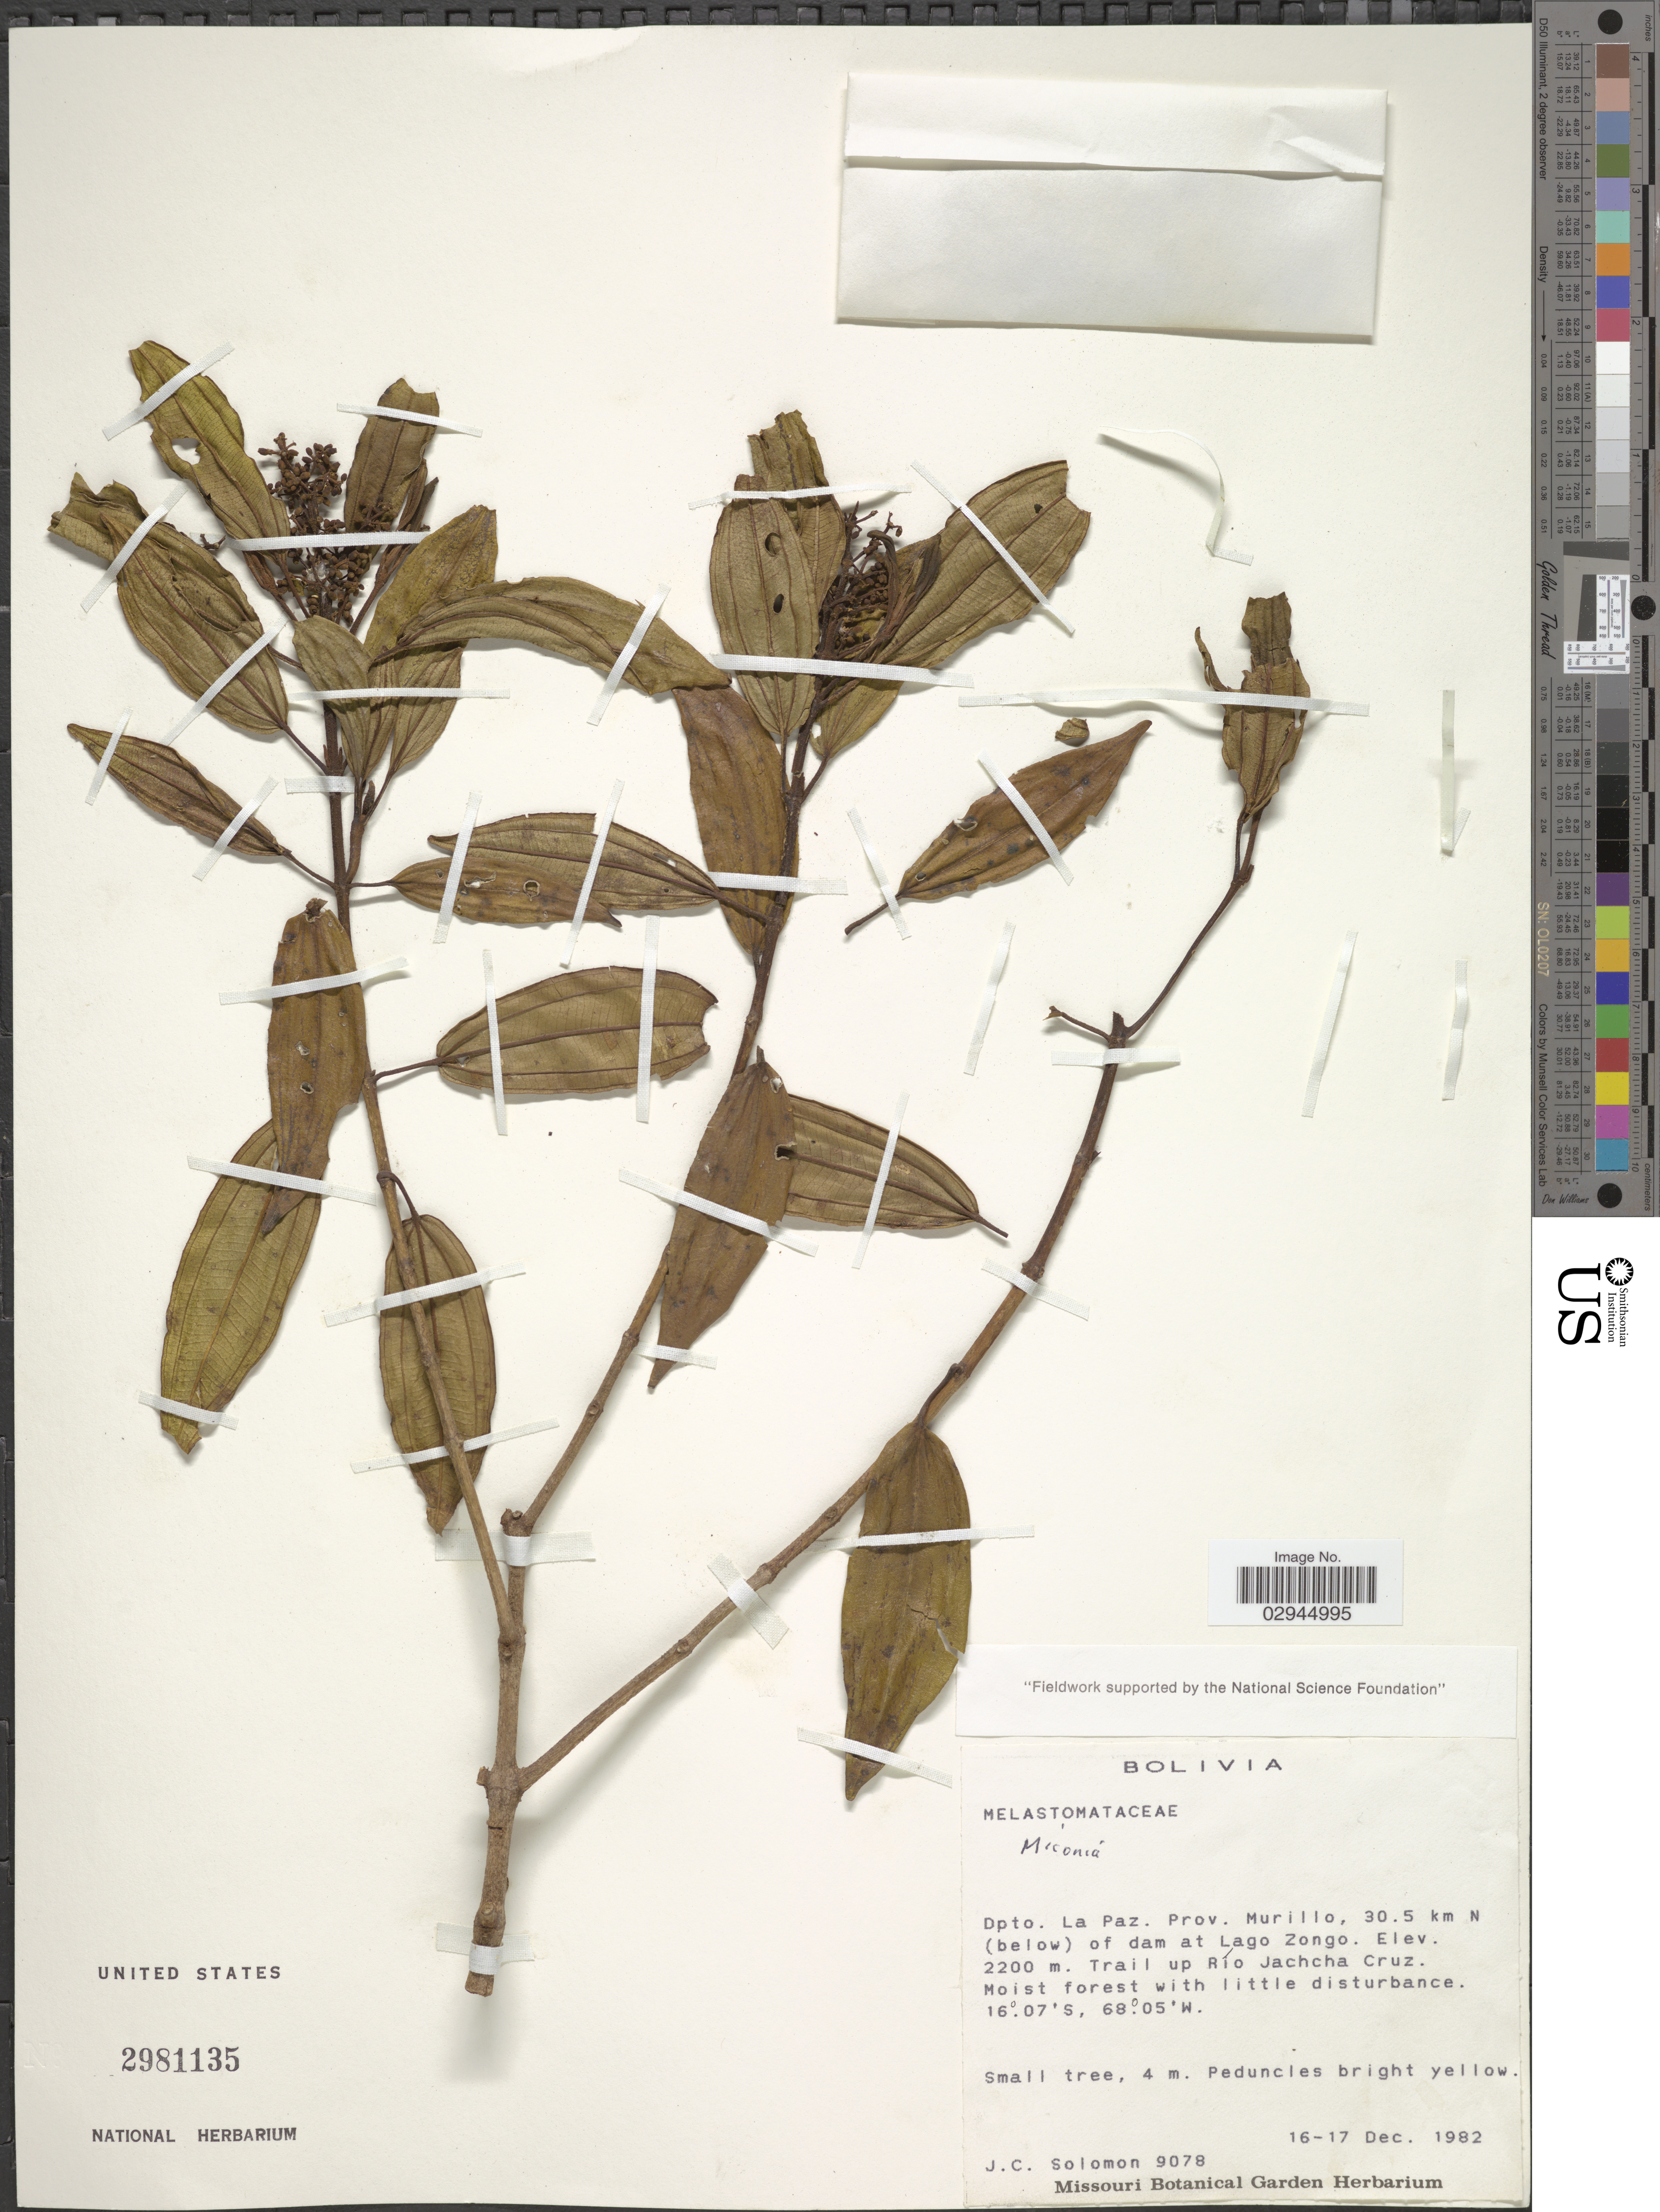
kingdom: Plantae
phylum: Tracheophyta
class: Magnoliopsida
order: Myrtales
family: Melastomataceae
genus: Miconia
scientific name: Miconia sp.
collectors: J. C. Solomon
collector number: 9078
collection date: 1982-12-16/1982-12-17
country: Bolivia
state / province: La Paz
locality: Dpto. La Paz. Prov. Murillo, 30.5 km N (below) of dam at Lago Zongo. Trail up Río Jachcha Cruz.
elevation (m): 2200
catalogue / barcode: US 2981135